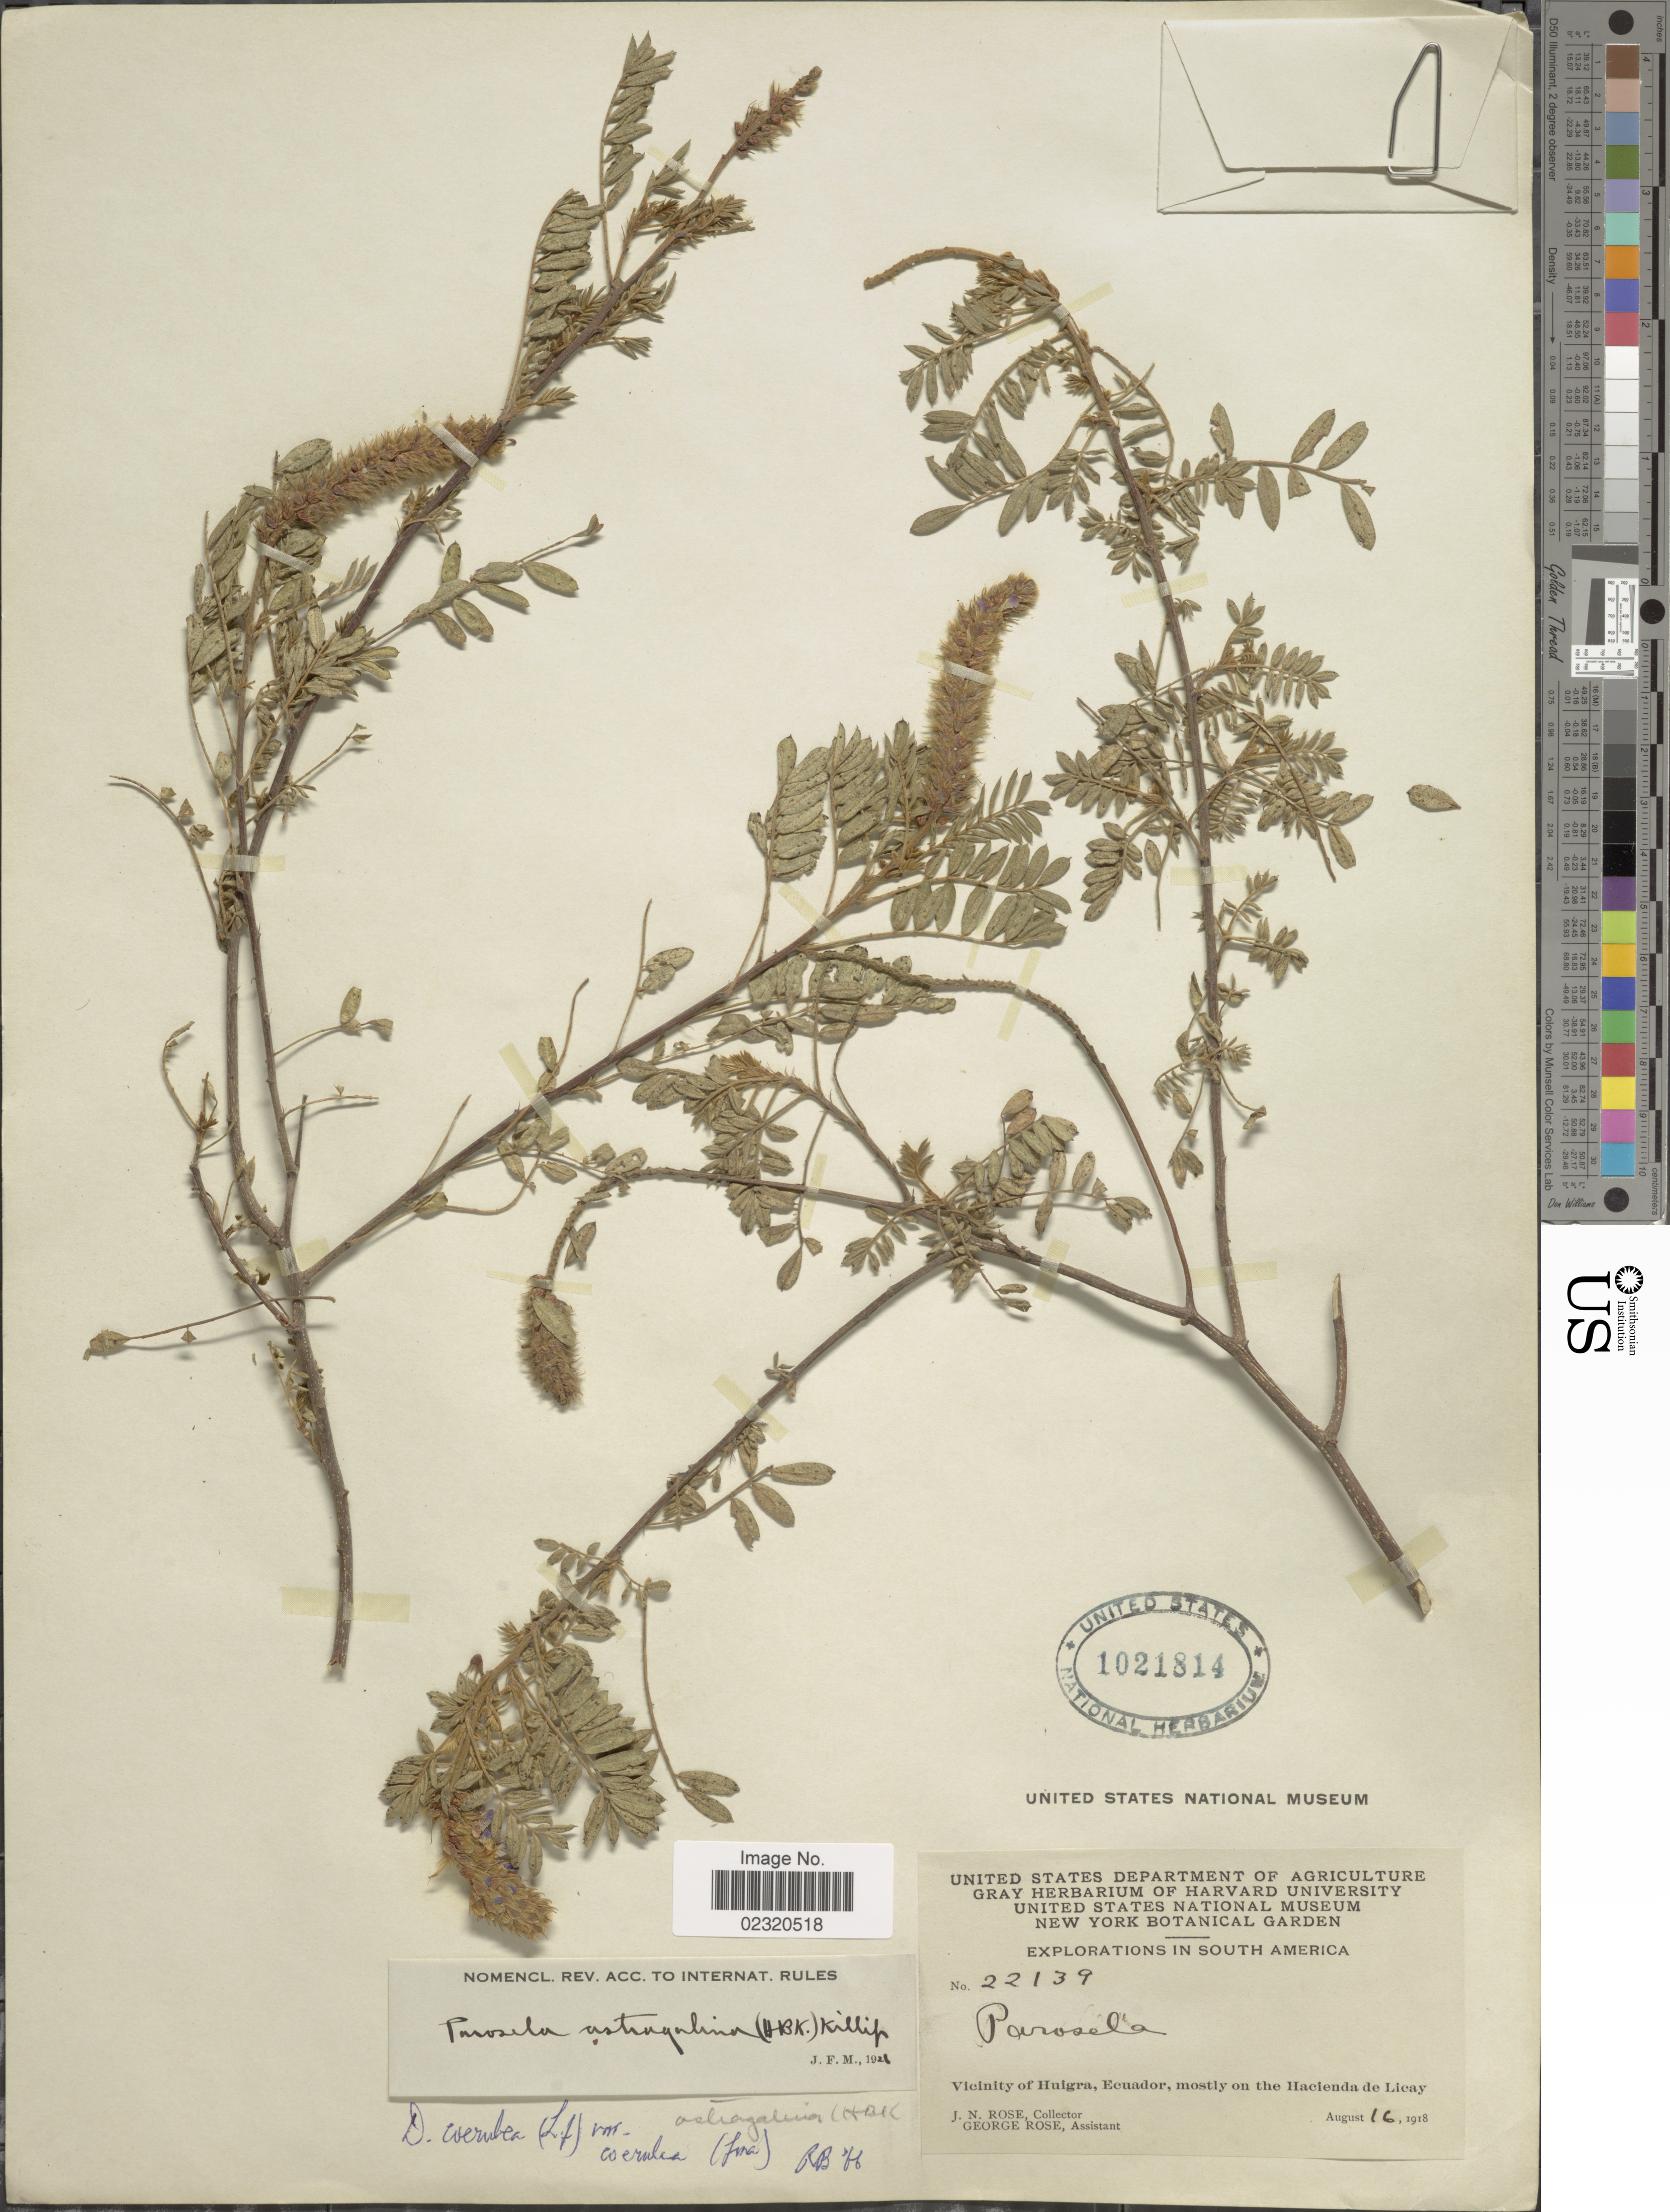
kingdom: Plantae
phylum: Tracheophyta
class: Magnoliopsida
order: Fabales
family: Fabaceae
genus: Dalea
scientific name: Dalea coerulea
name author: (L. f.) Schinz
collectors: J. N. Rose & G. Rose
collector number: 22139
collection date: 1918-08-16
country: Ecuador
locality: Vicinity of Huigra, Hacienda de Licay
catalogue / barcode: US 1021814